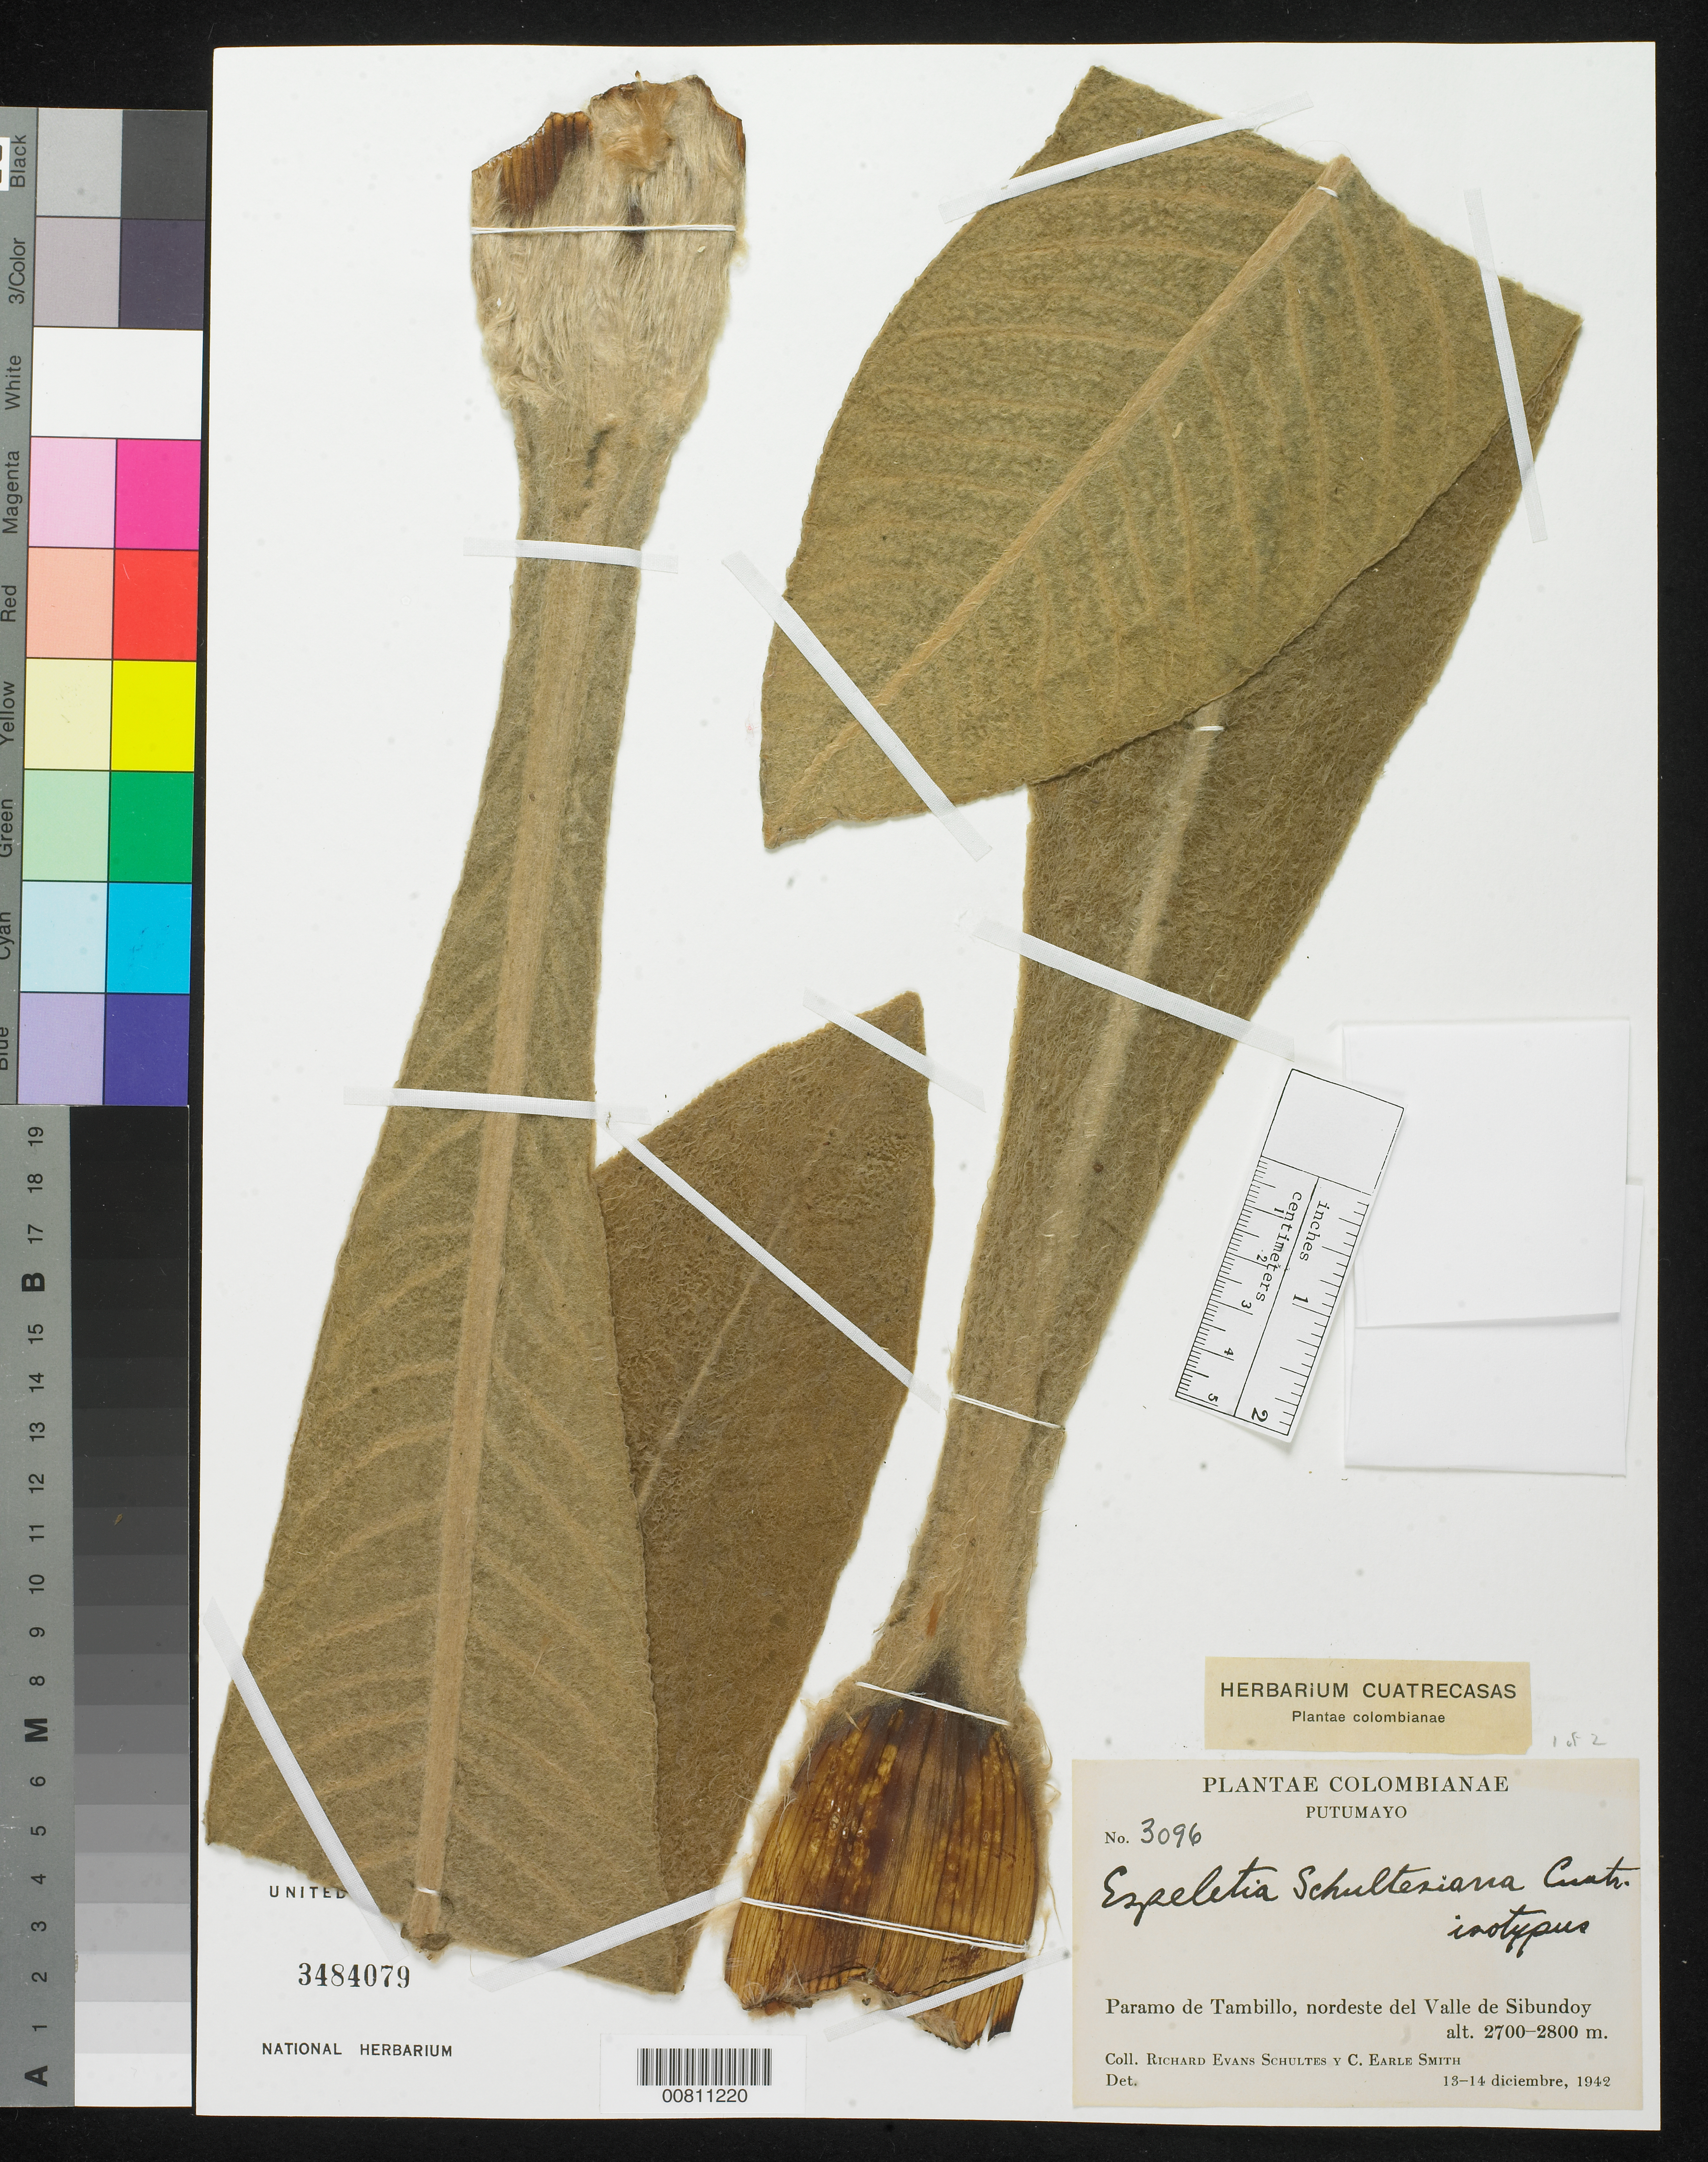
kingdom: Plantae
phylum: Tracheophyta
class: Magnoliopsida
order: Asterales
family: Asteraceae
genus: Espeletia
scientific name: Espeletia schultesiana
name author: Cuatrec.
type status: Possible Isotype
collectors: R. E. Schultes & C. E. Smith Jr.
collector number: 3096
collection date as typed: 13 Dec 1942 to 14 Dec 1942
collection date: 1942-12-13/1942-12-14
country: Colombia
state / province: Putumayo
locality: Paramo de Tambillo, nordeste del Valle de Sibundoy.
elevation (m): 2700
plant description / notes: Annotated as "isotypus" but collection date (1942) does not match holotype (COL, 1941); other label data match, label error?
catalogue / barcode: US 3484079